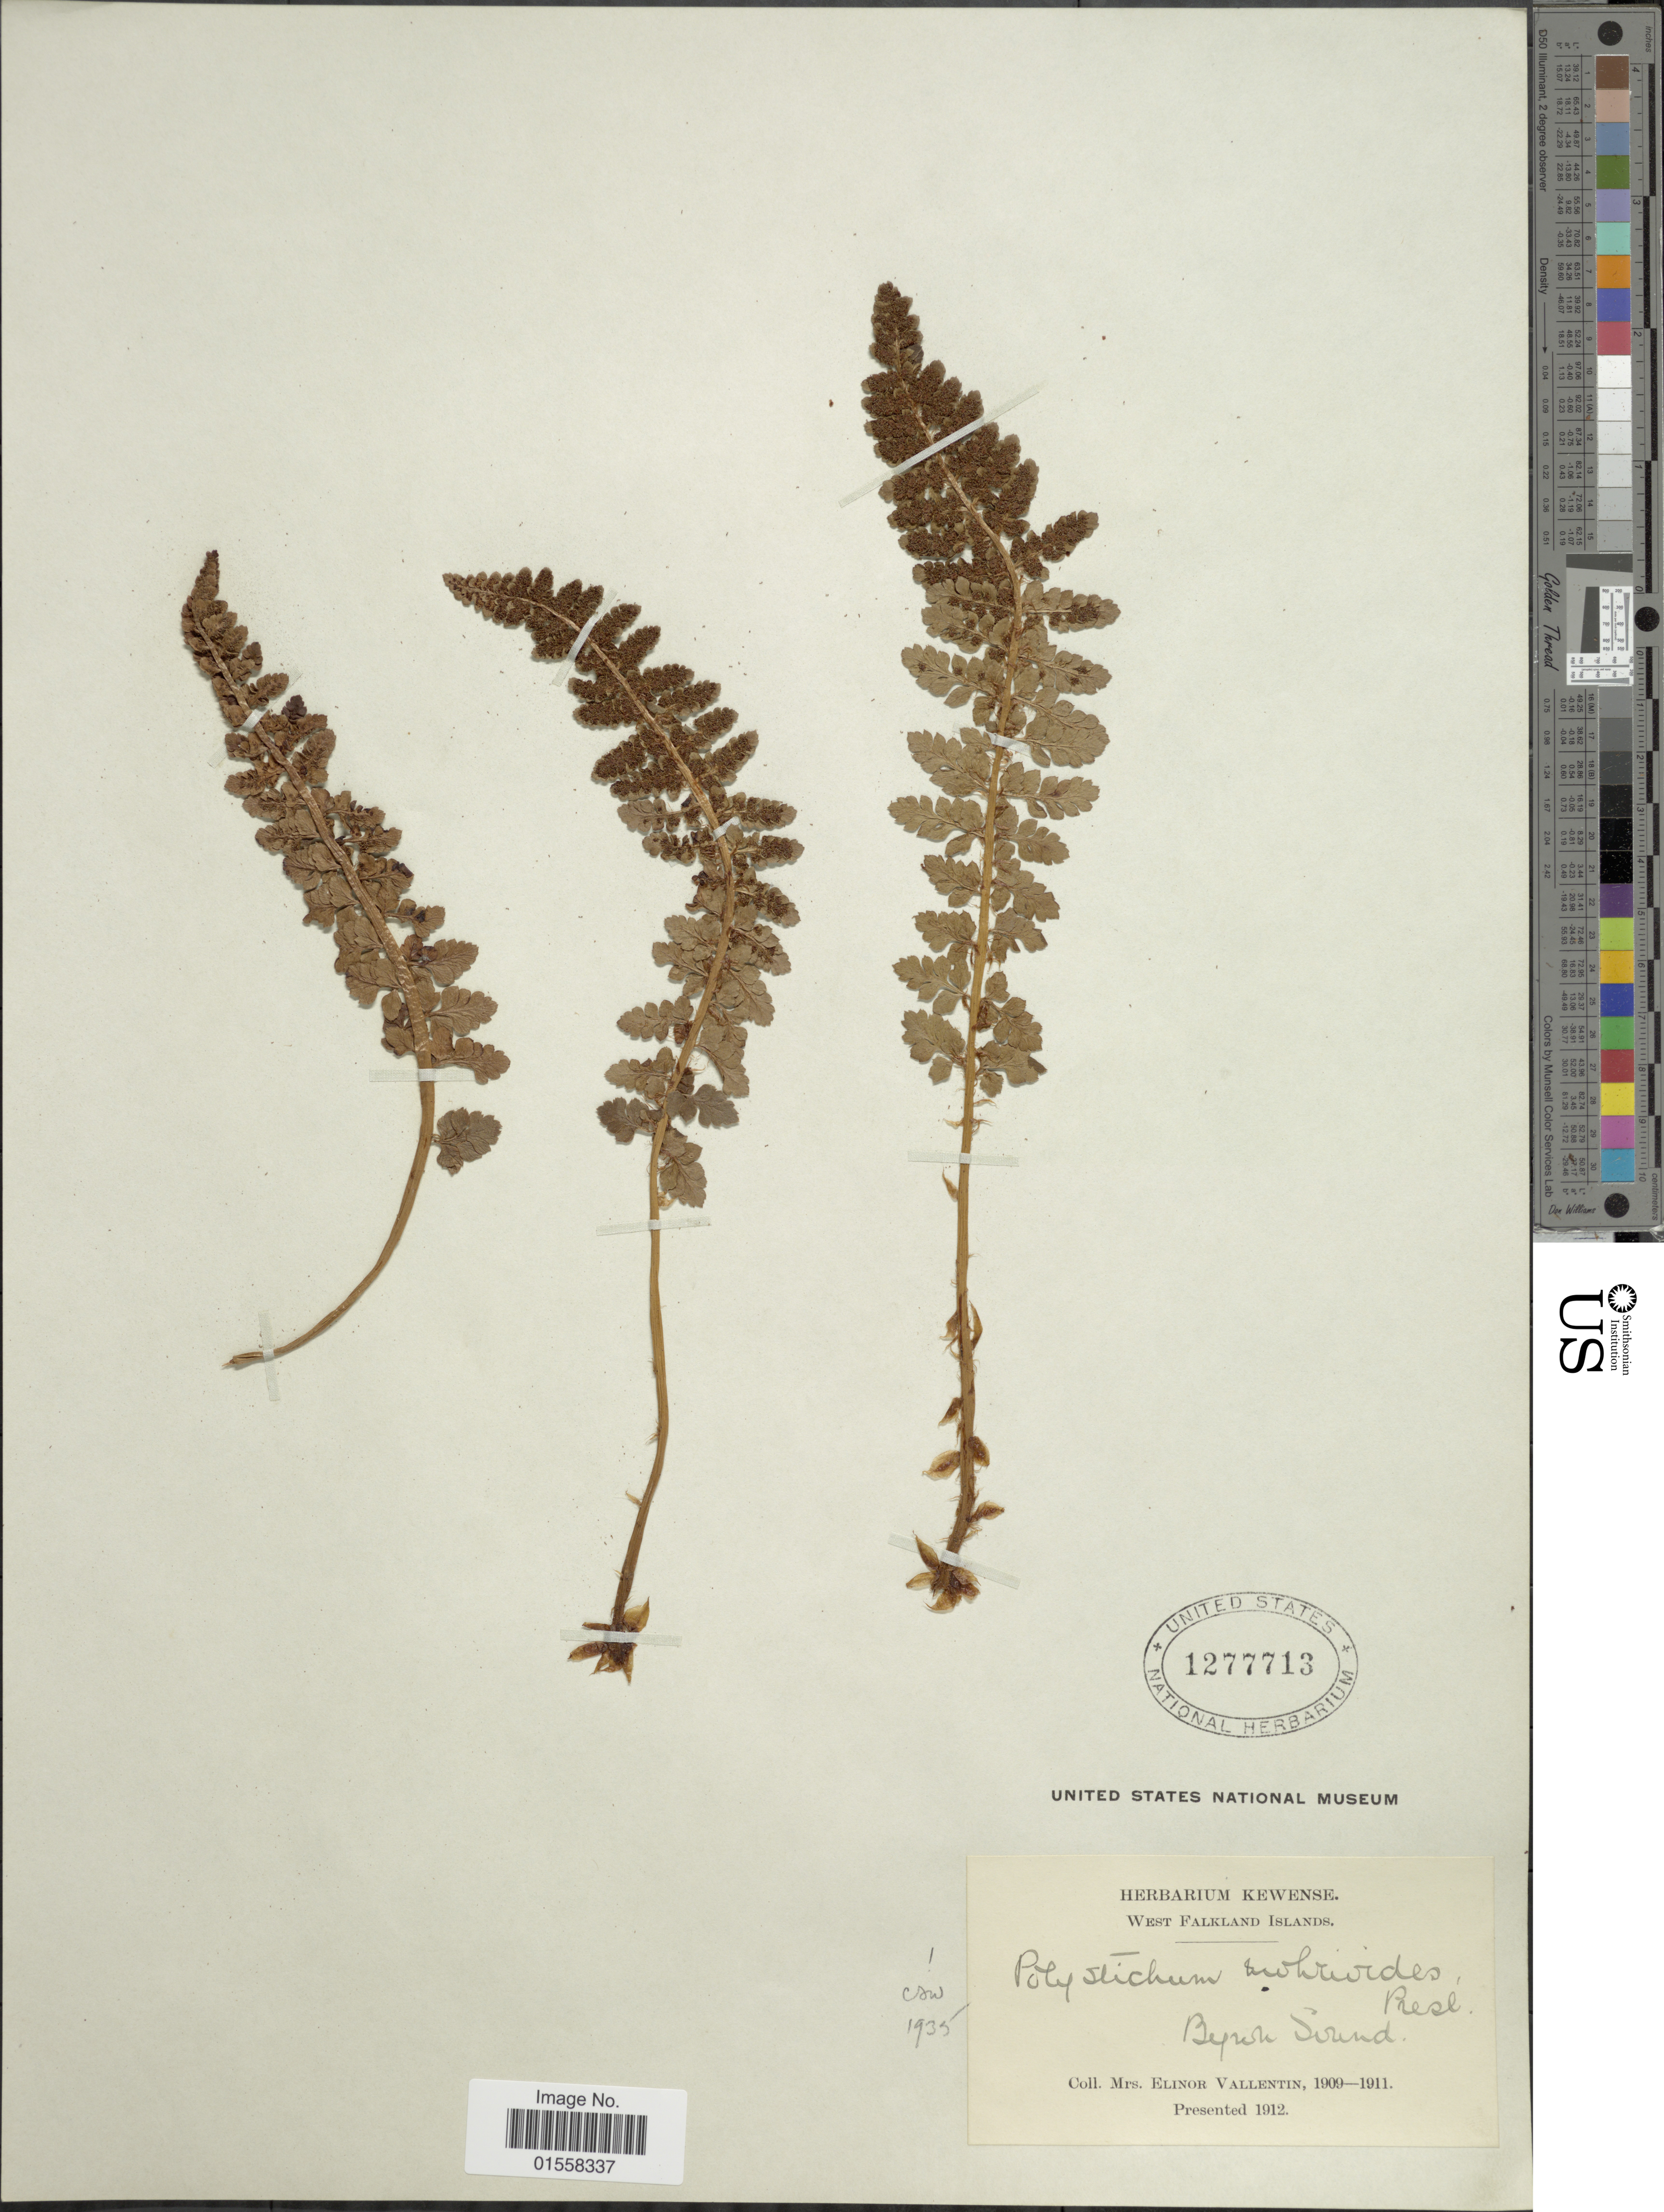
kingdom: Plantae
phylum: Tracheophyta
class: Polypodiopsida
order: Polypodiales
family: Dryopteridaceae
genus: Polystichum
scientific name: Polystichum mohrioides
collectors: E. Vallentin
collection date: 1909/1911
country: Falkland Islands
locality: West Falkland Islands. Byron Sound.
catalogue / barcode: US 1277713